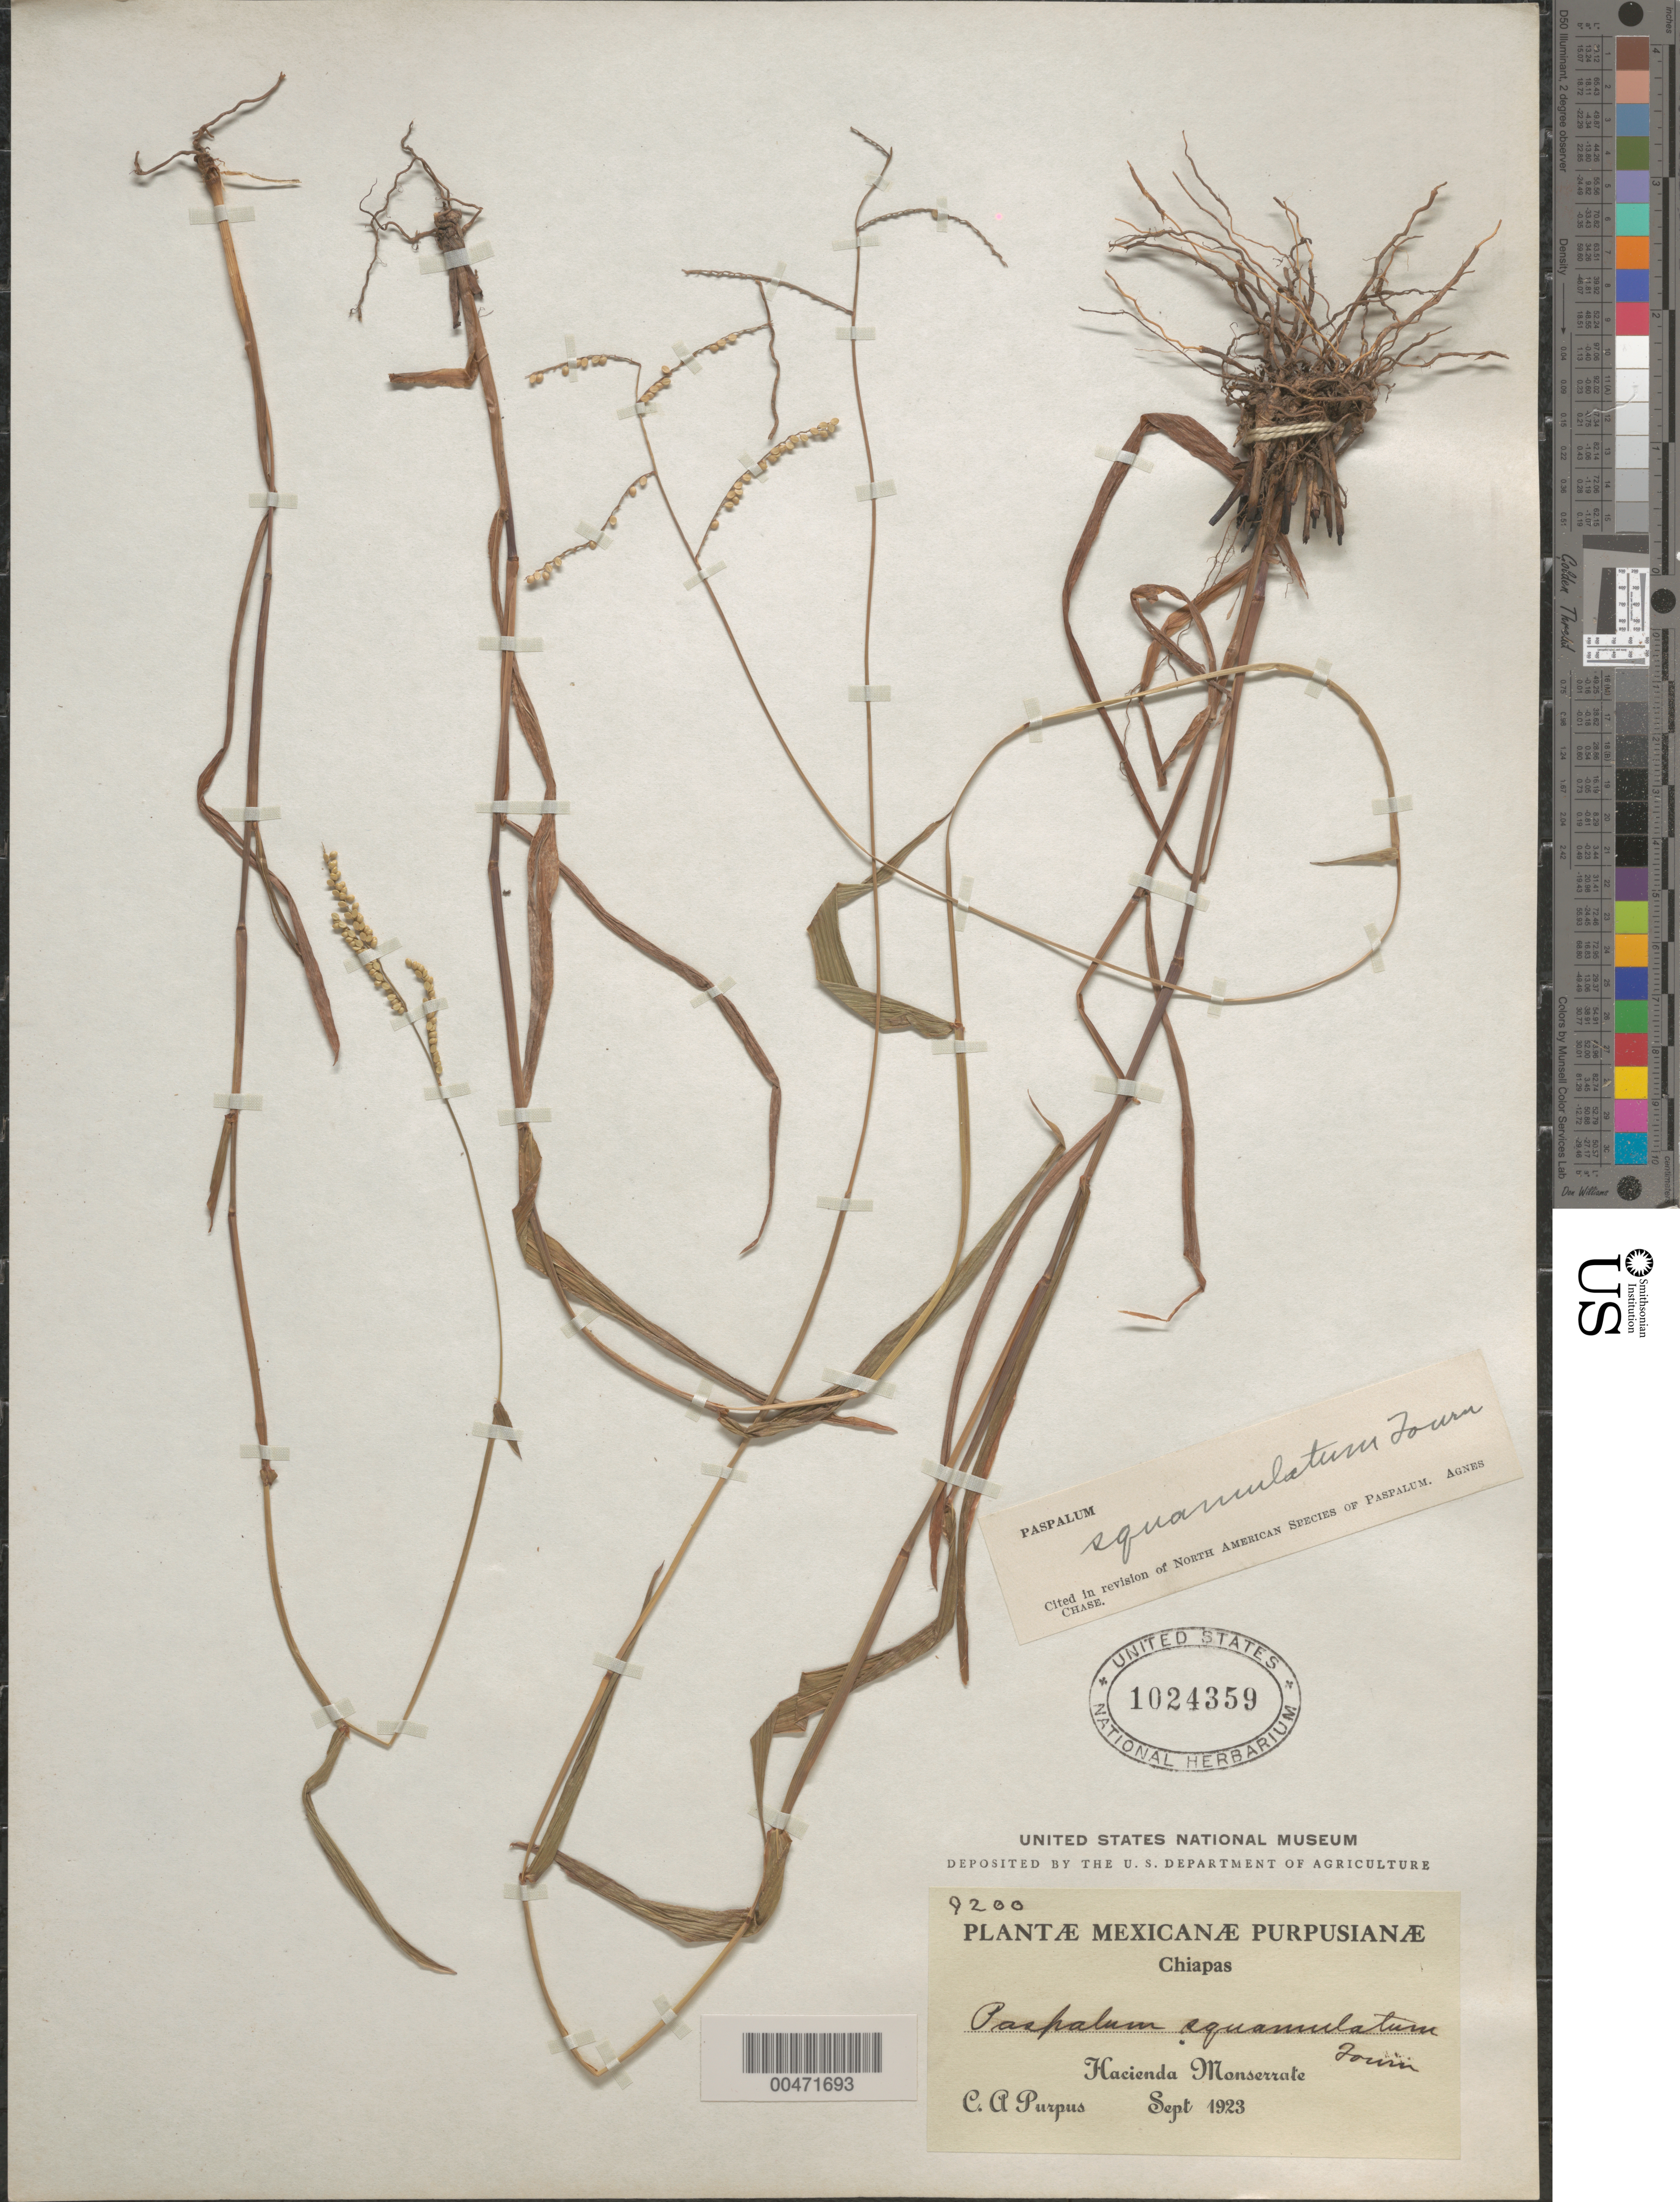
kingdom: Plantae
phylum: Tracheophyta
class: Liliopsida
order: Poales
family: Poaceae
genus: Paspalum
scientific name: Paspalum squamulatum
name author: E. Fourn.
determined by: Chase, [M.] Agnes, (US)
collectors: C. A. Purpus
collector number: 9200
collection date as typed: Sep 1923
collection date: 1923-09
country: Mexico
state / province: Chiapas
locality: Hacienda Monserrate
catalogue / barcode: US 1024359